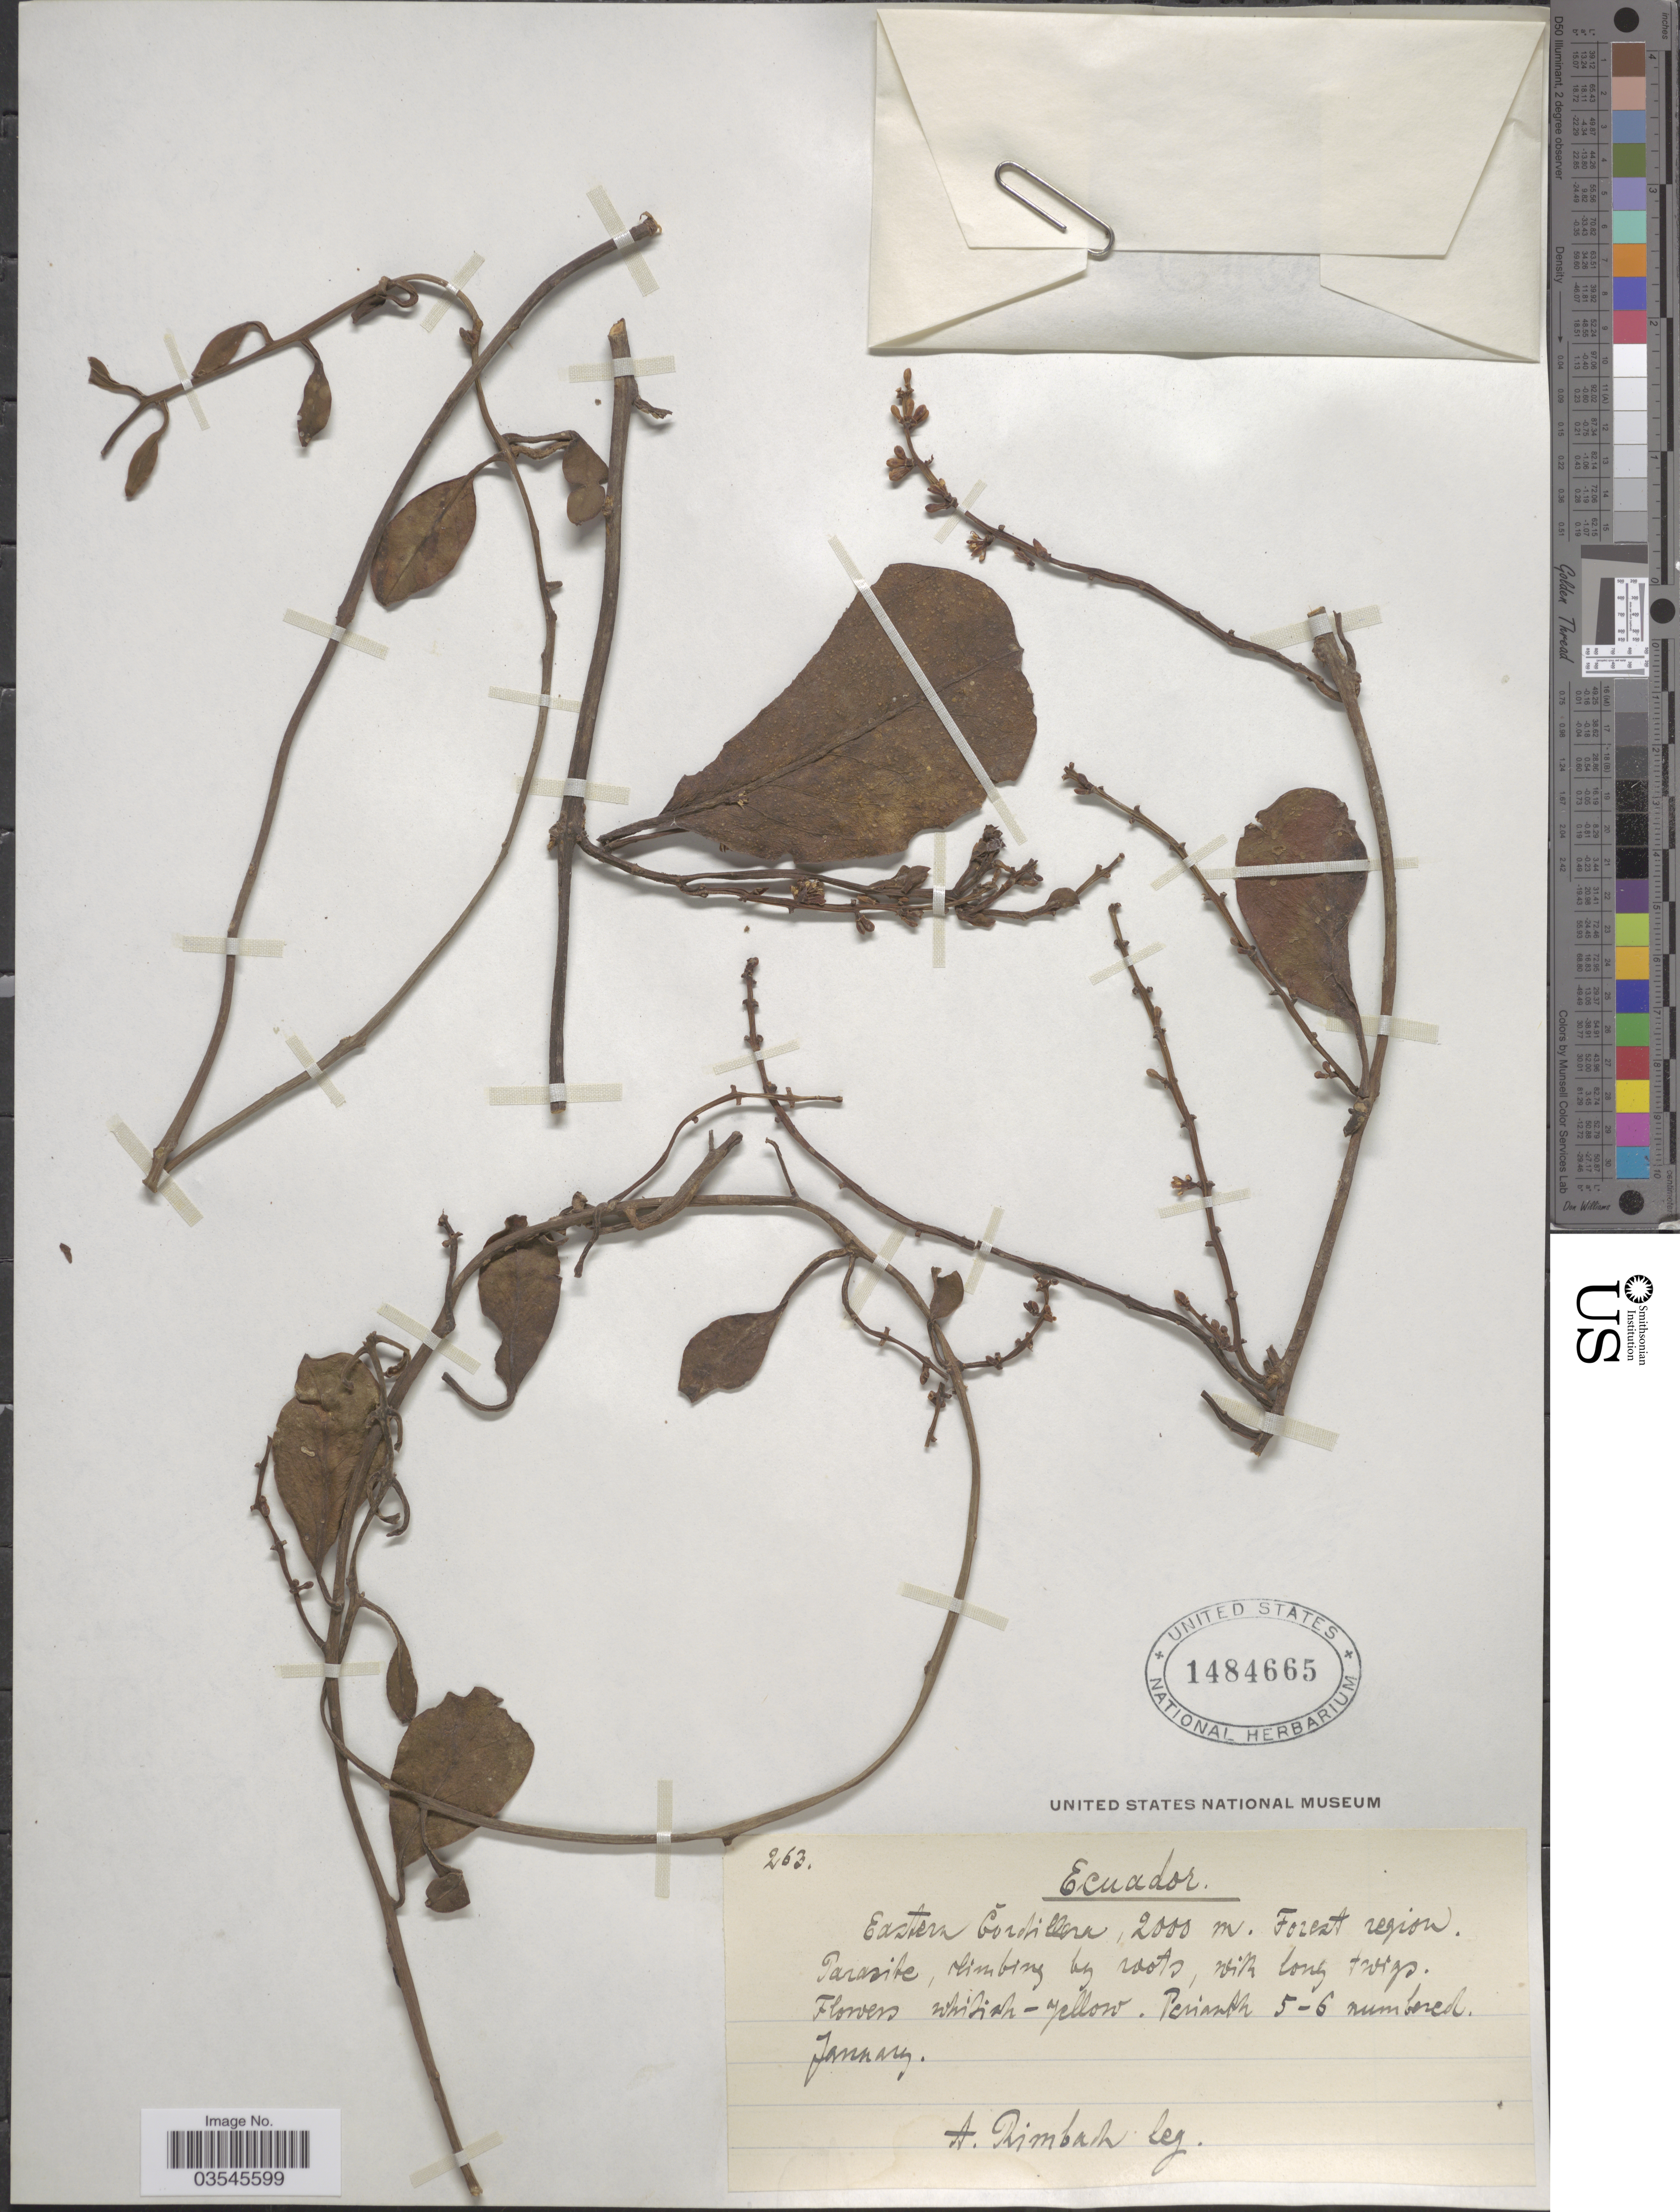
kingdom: Plantae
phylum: Tracheophyta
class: Magnoliopsida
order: Santalales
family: Loranthaceae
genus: Struthanthus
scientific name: Struthanthus sp.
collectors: A. Rimbach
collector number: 263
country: Ecuador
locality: Eastern Cordillera. Forest region.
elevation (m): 2000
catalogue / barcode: US 1484665